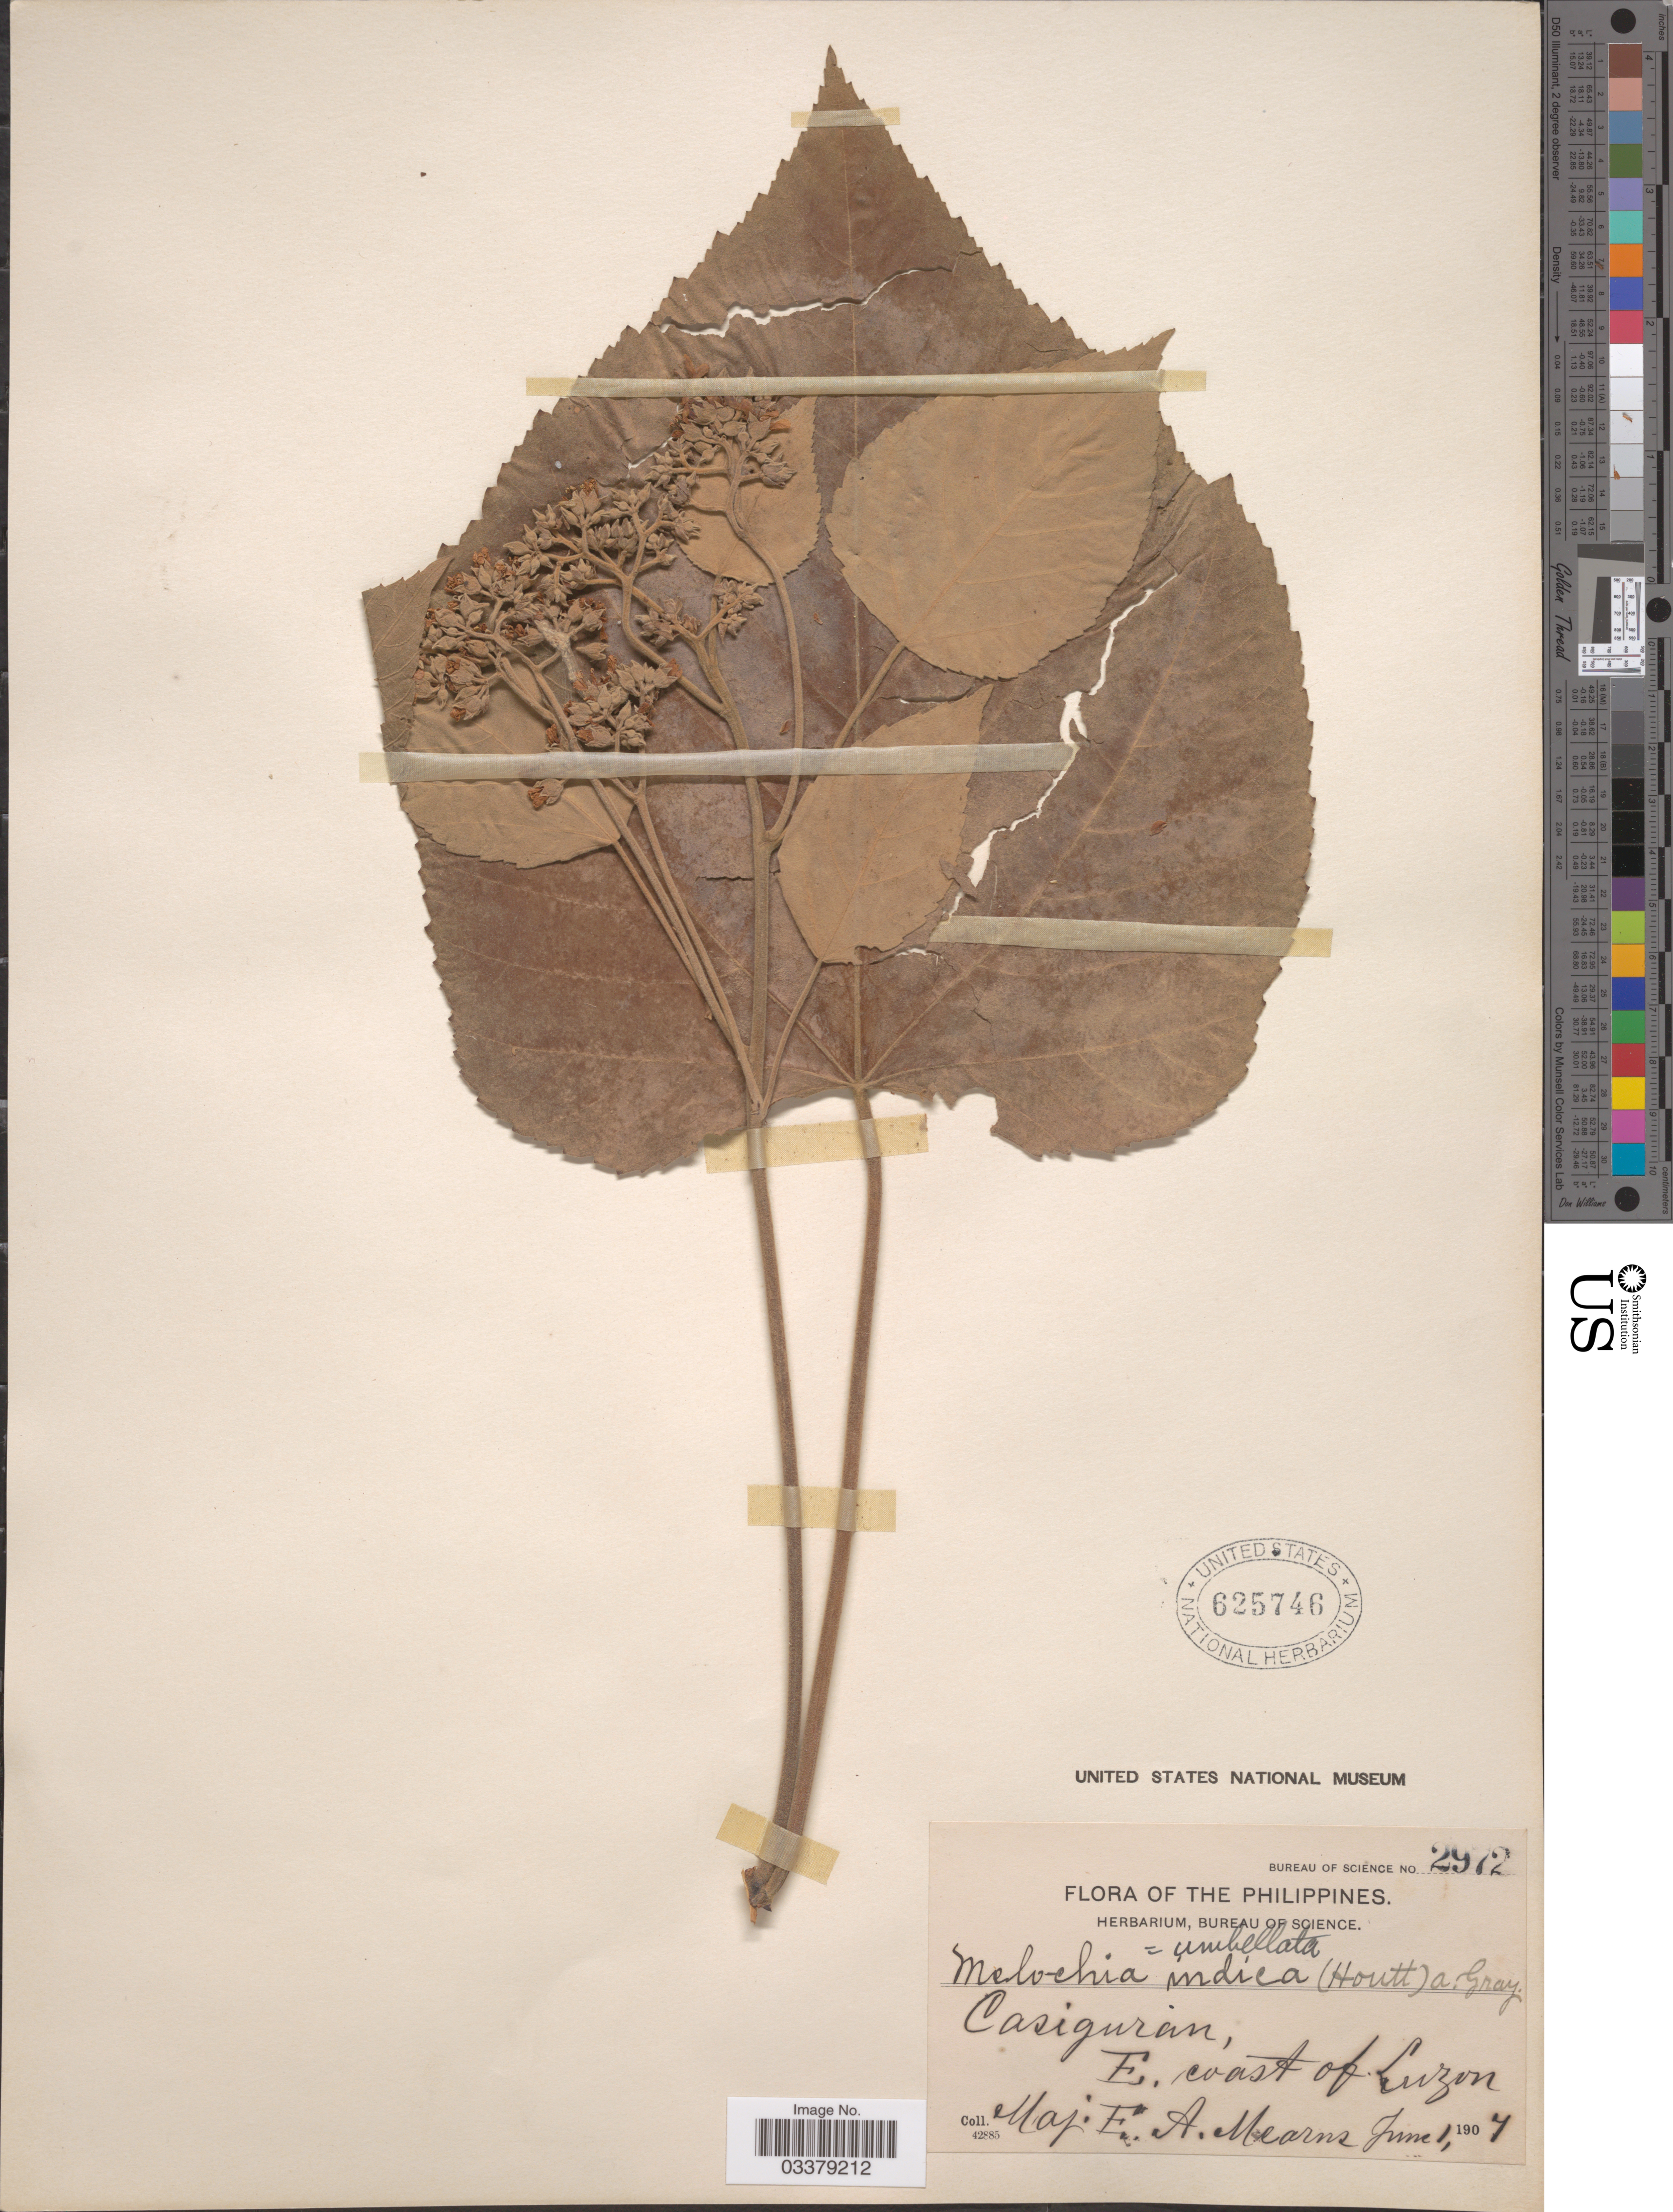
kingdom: Plantae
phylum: Tracheophyta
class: Magnoliopsida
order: Malvales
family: Malvaceae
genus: Melochia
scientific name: Melochia umbellata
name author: Stapf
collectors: E. A. Mearns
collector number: Bureau of Science 2972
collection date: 1907-06-01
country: Philippines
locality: Casiguran, E. coast of Luzon.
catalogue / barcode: US 625746